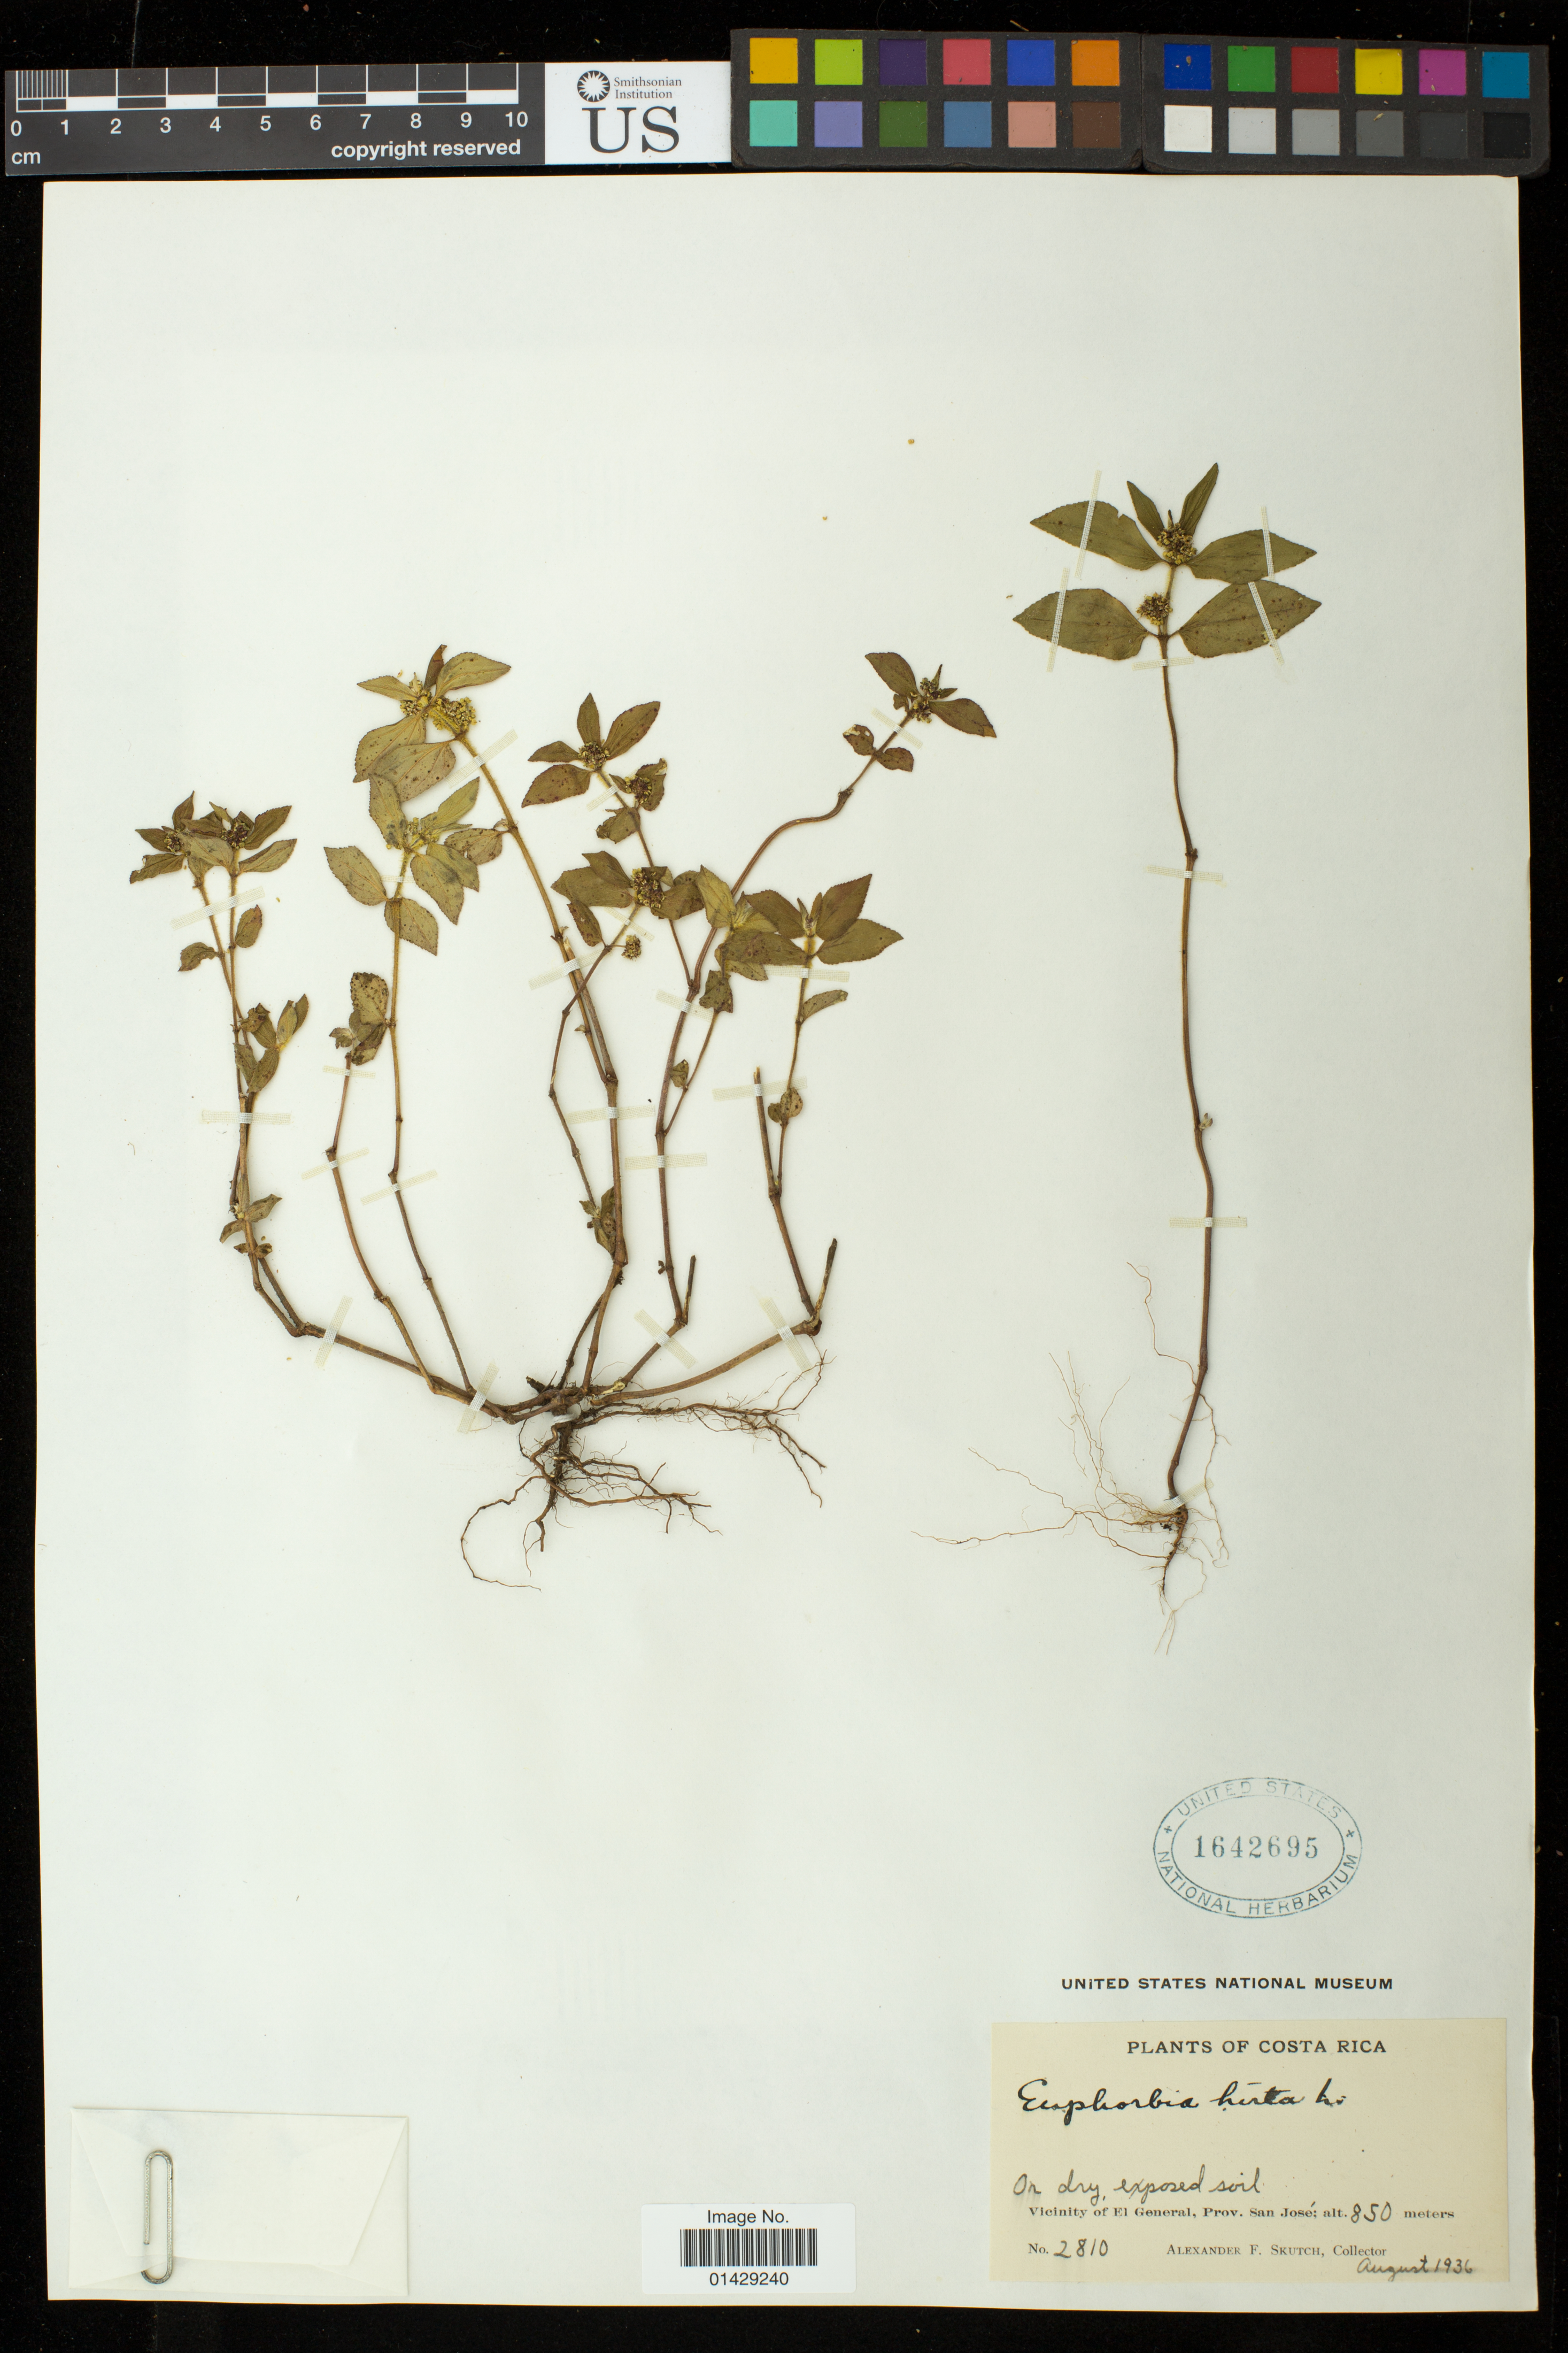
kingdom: Plantae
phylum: Tracheophyta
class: Magnoliopsida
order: Malpighiales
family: Euphorbiaceae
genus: Euphorbia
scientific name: Euphorbia hirta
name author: L.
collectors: A. F. Skutch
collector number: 2810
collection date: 1936-08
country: Costa Rica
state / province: San José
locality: Vicinity of El General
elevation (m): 850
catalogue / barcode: US 1642695